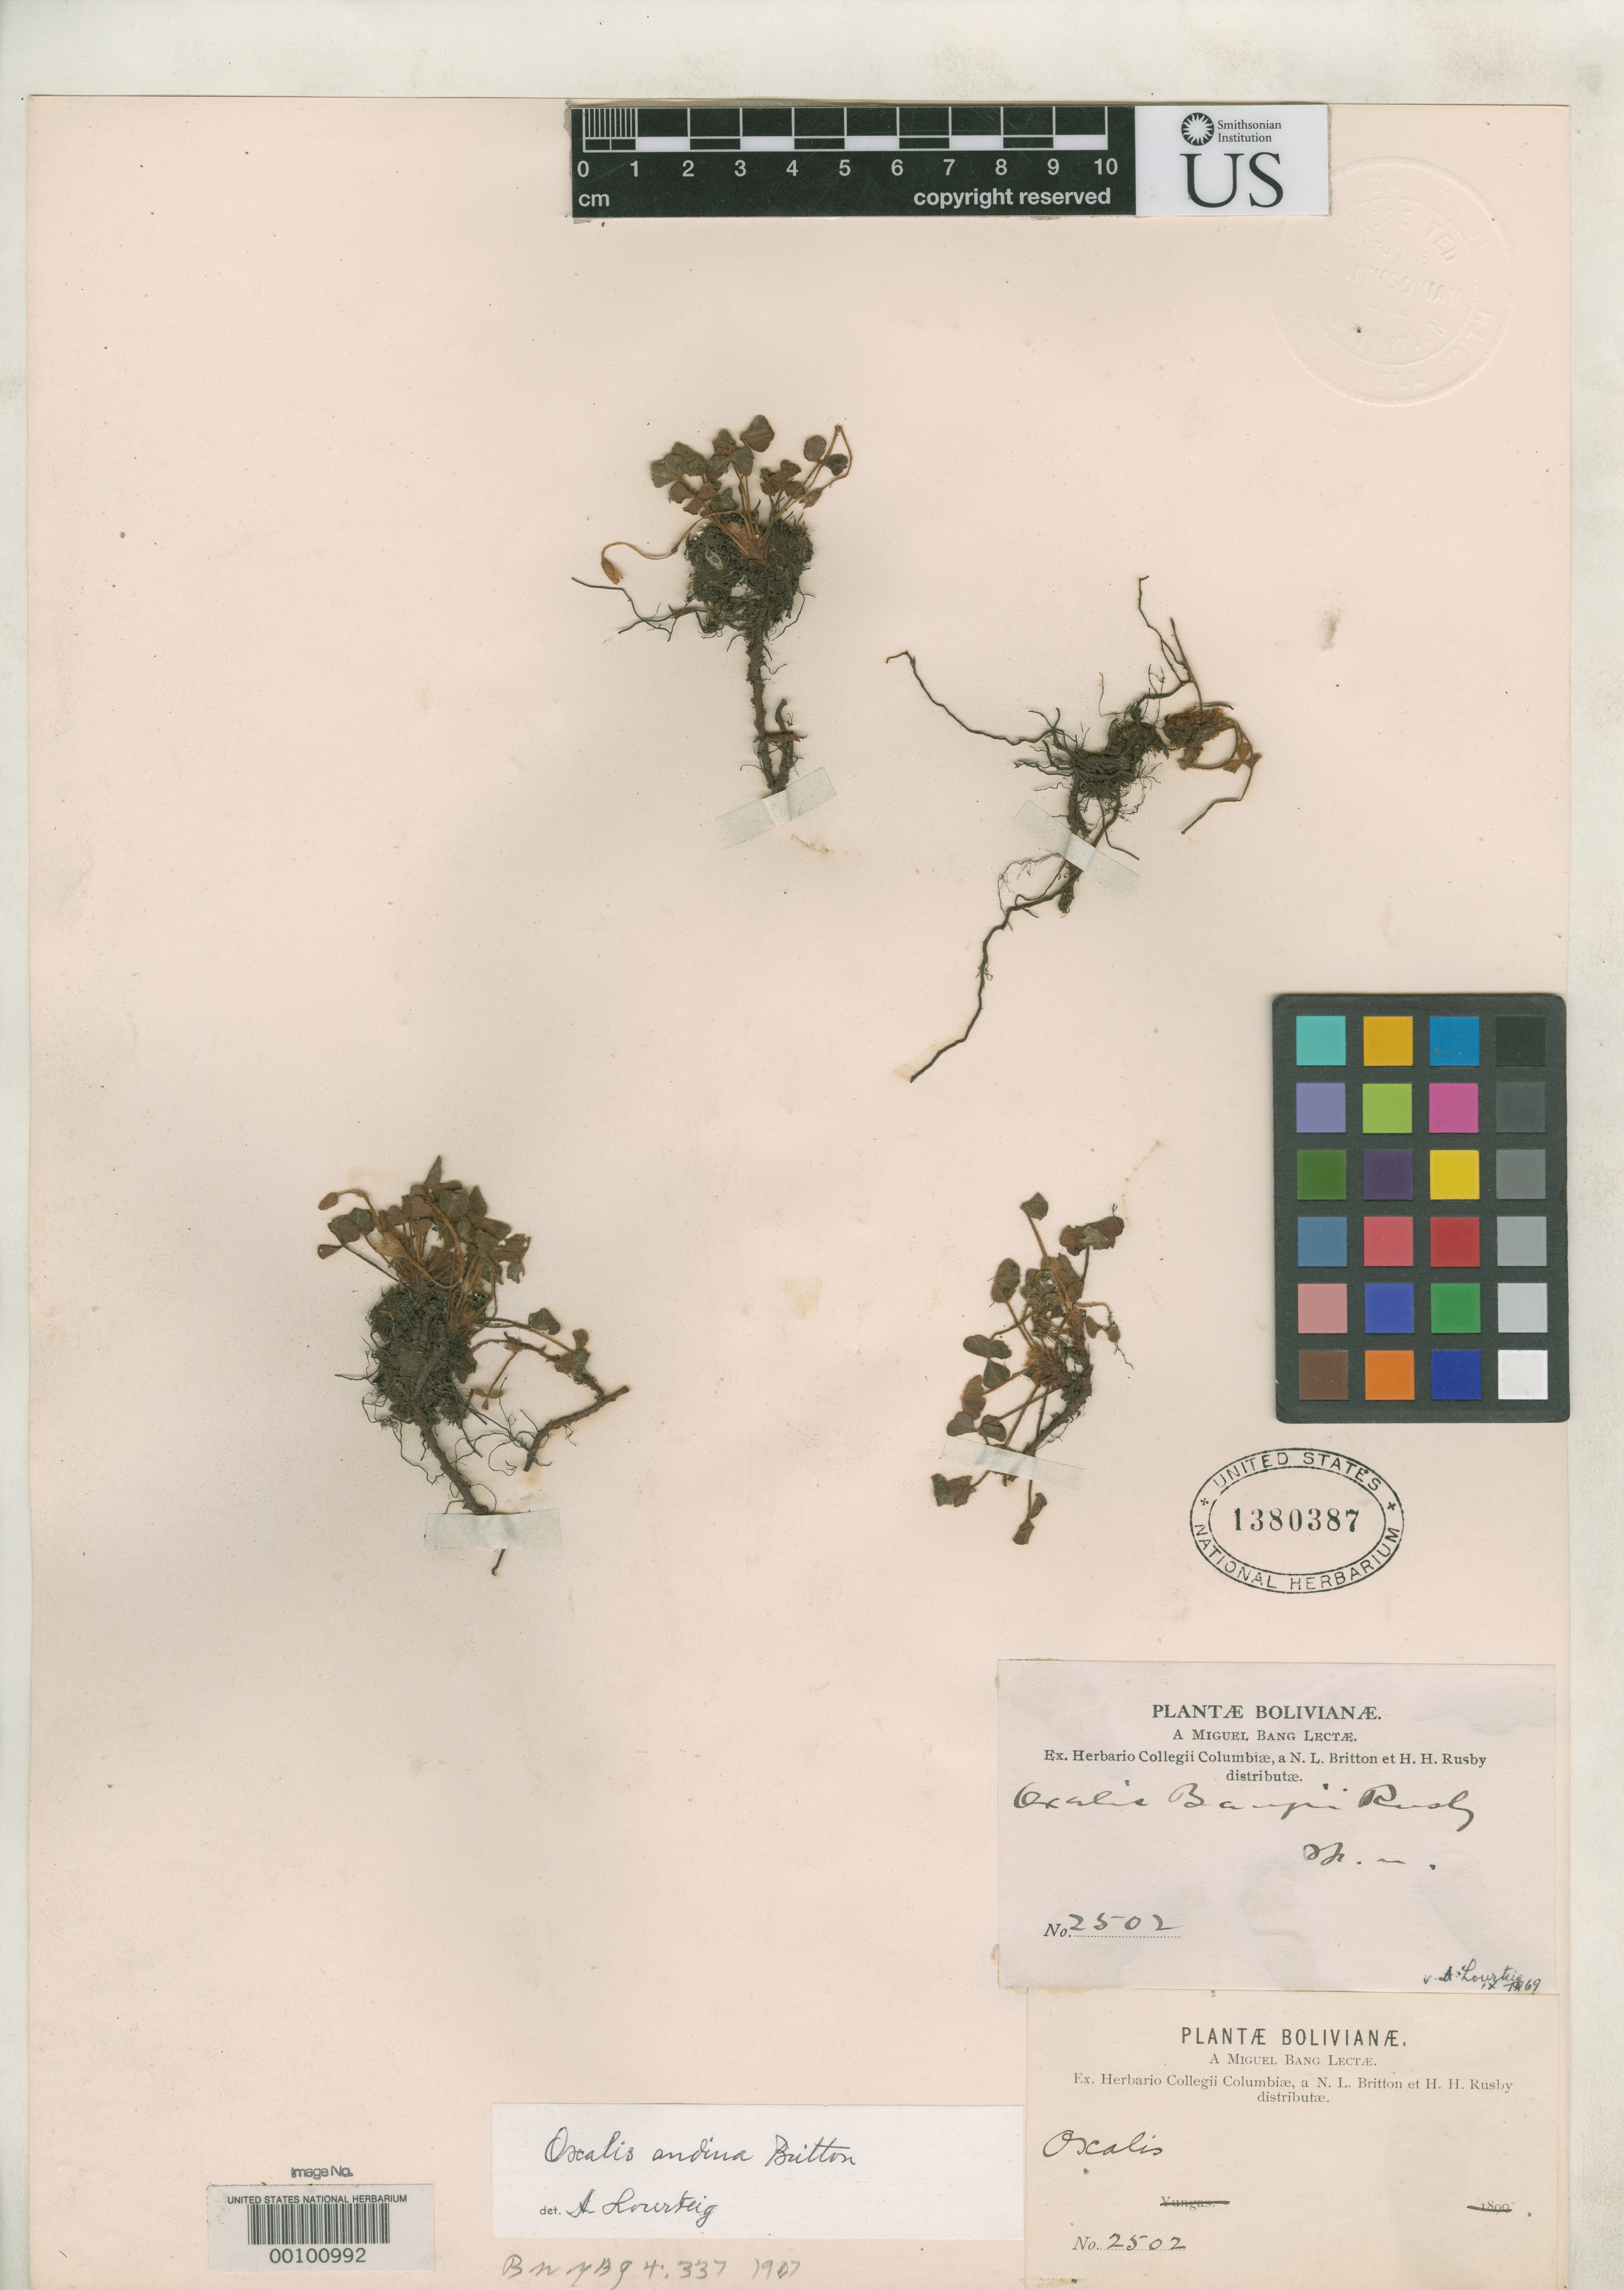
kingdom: Plantae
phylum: Tracheophyta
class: Magnoliopsida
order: Oxalidales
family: Oxalidaceae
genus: Oxalis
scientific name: Oxalis bangii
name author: Rusby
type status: Isotype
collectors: M. Bang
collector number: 2502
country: Bolivia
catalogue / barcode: US 1380387